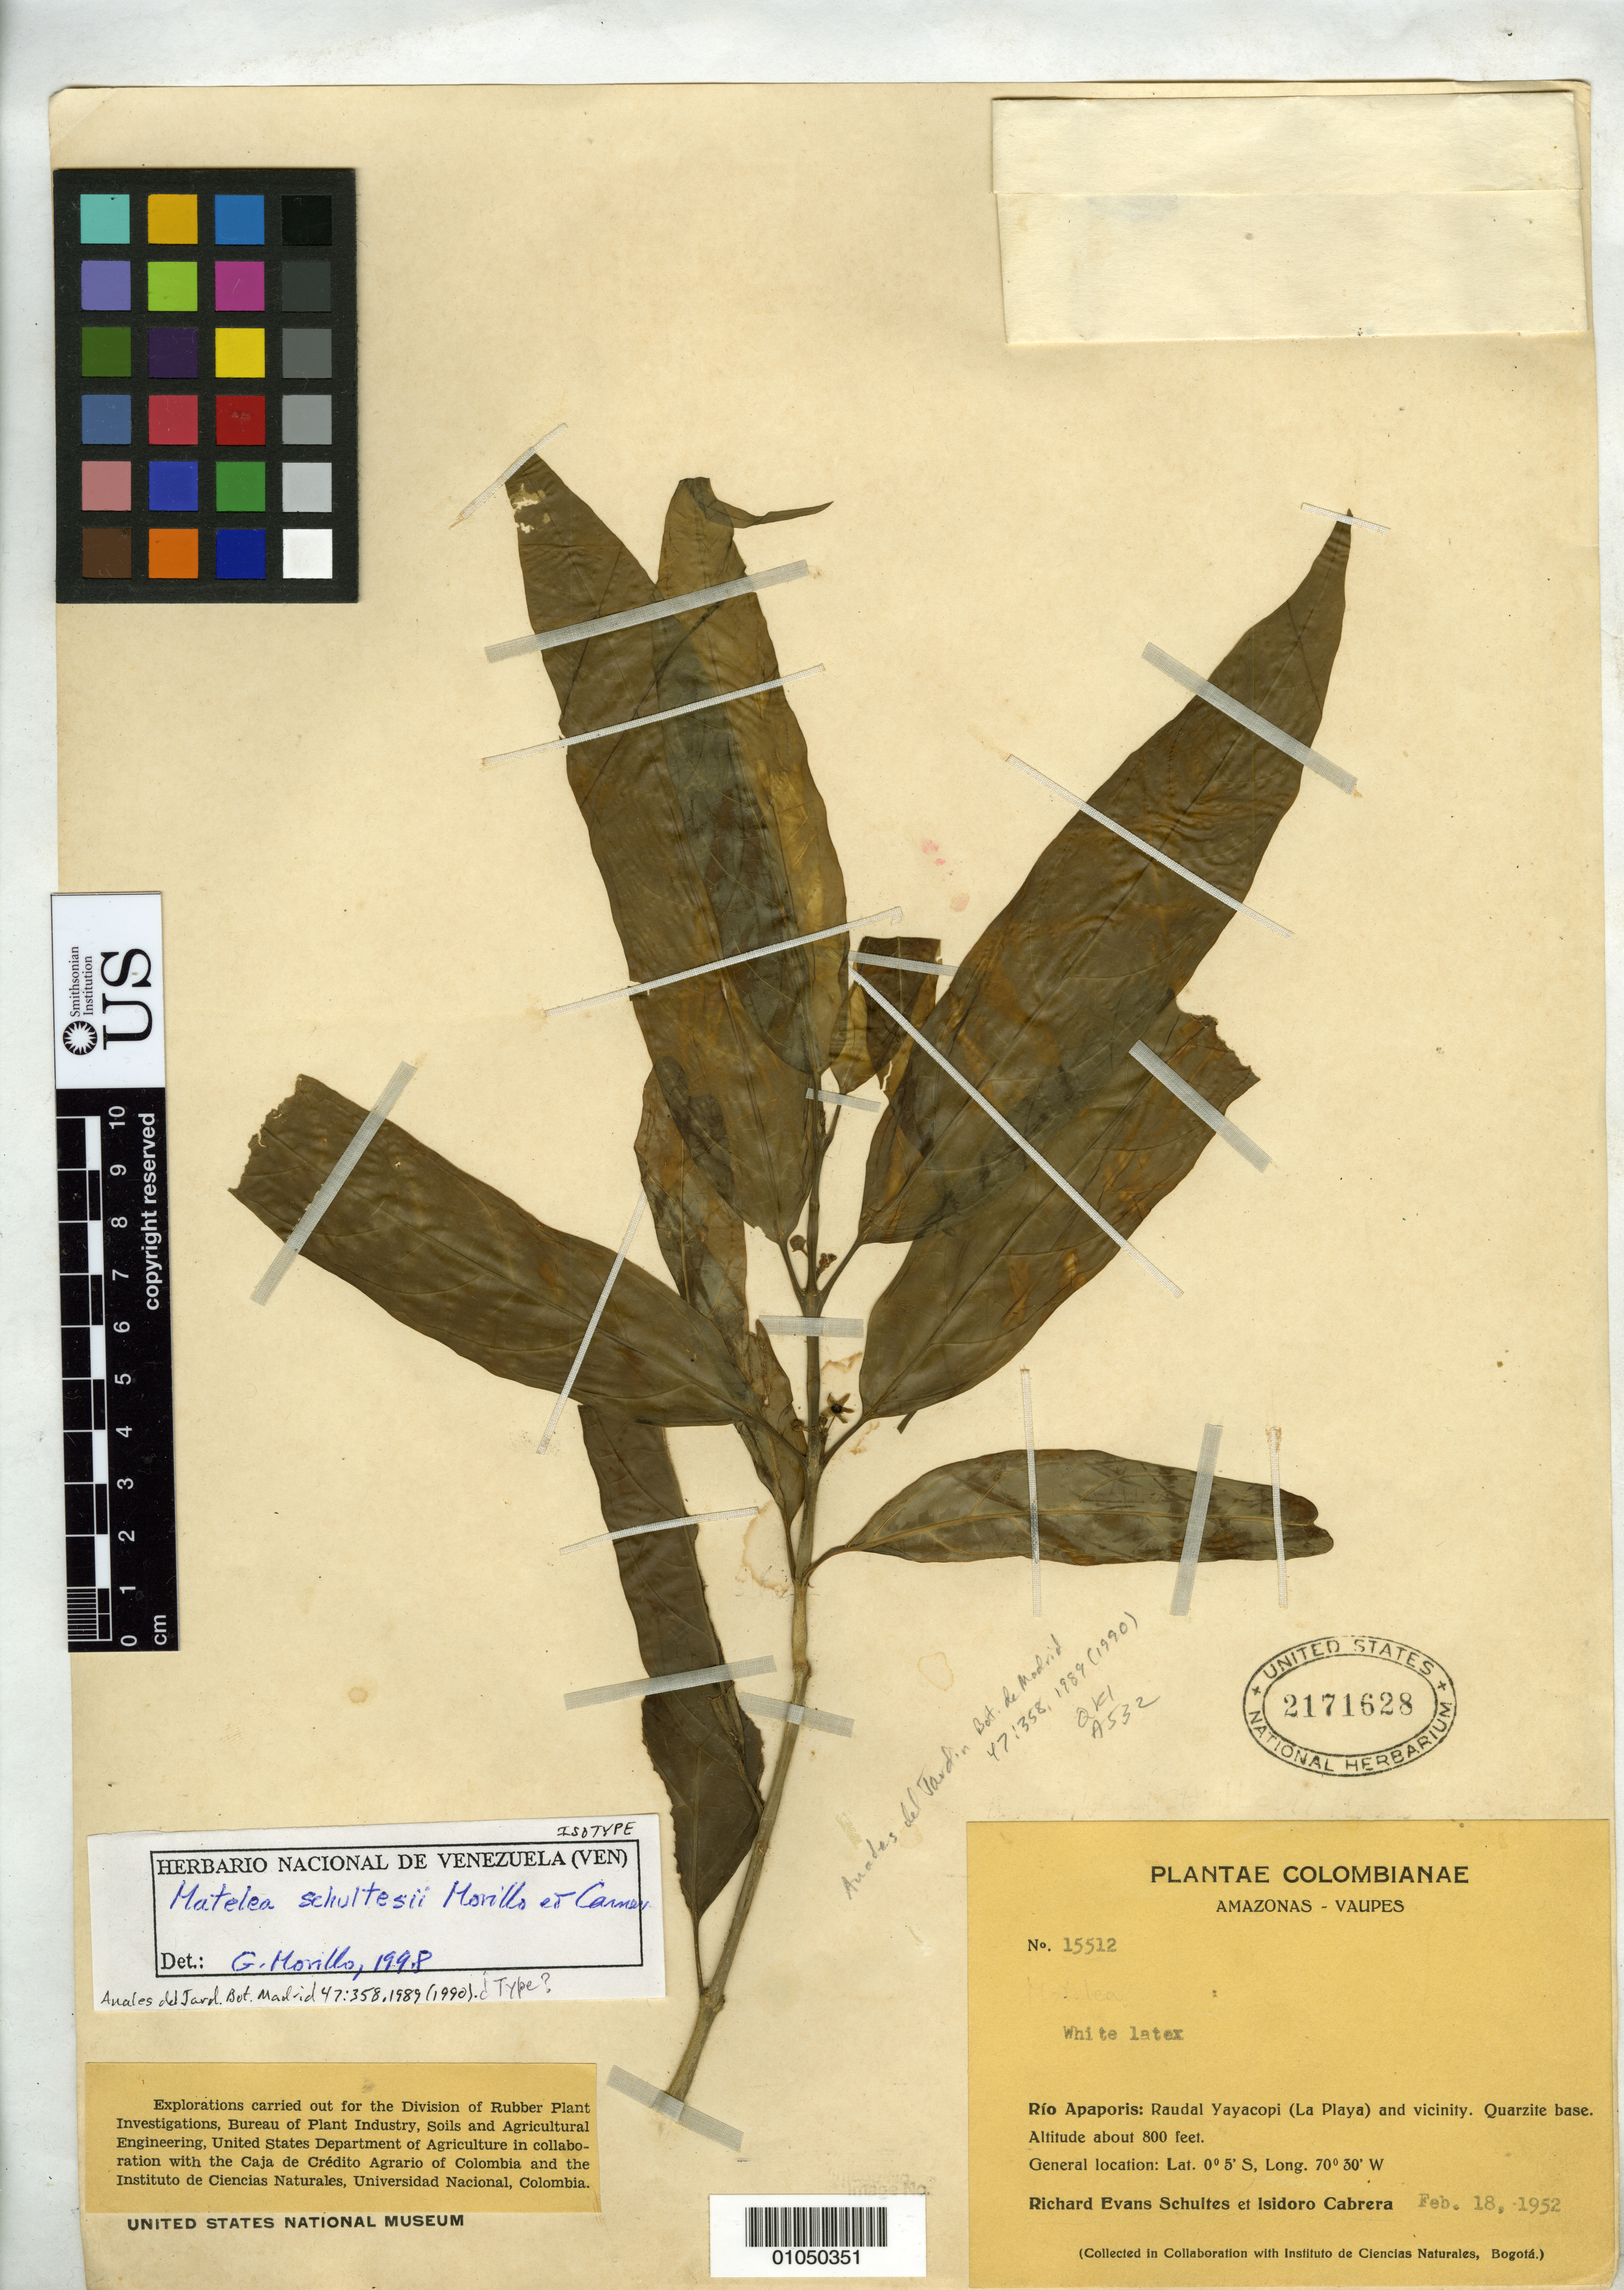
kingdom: Plantae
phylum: Tracheophyta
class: Magnoliopsida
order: Gentianales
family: Apocynaceae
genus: Matelea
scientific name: Matelea schultesii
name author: Morillo & Carnevali in Morillo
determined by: Morillo, G. N.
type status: Isotype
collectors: R. E. Schultes & I. Carera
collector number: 15512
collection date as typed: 18 Feb 1952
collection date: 1952-02-18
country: Colombia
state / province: Amazônas / Vaupés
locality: Rio Apaporis: Raudal Ya Yacopi (La Playa) and vicinity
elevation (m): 244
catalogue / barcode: US 2171628